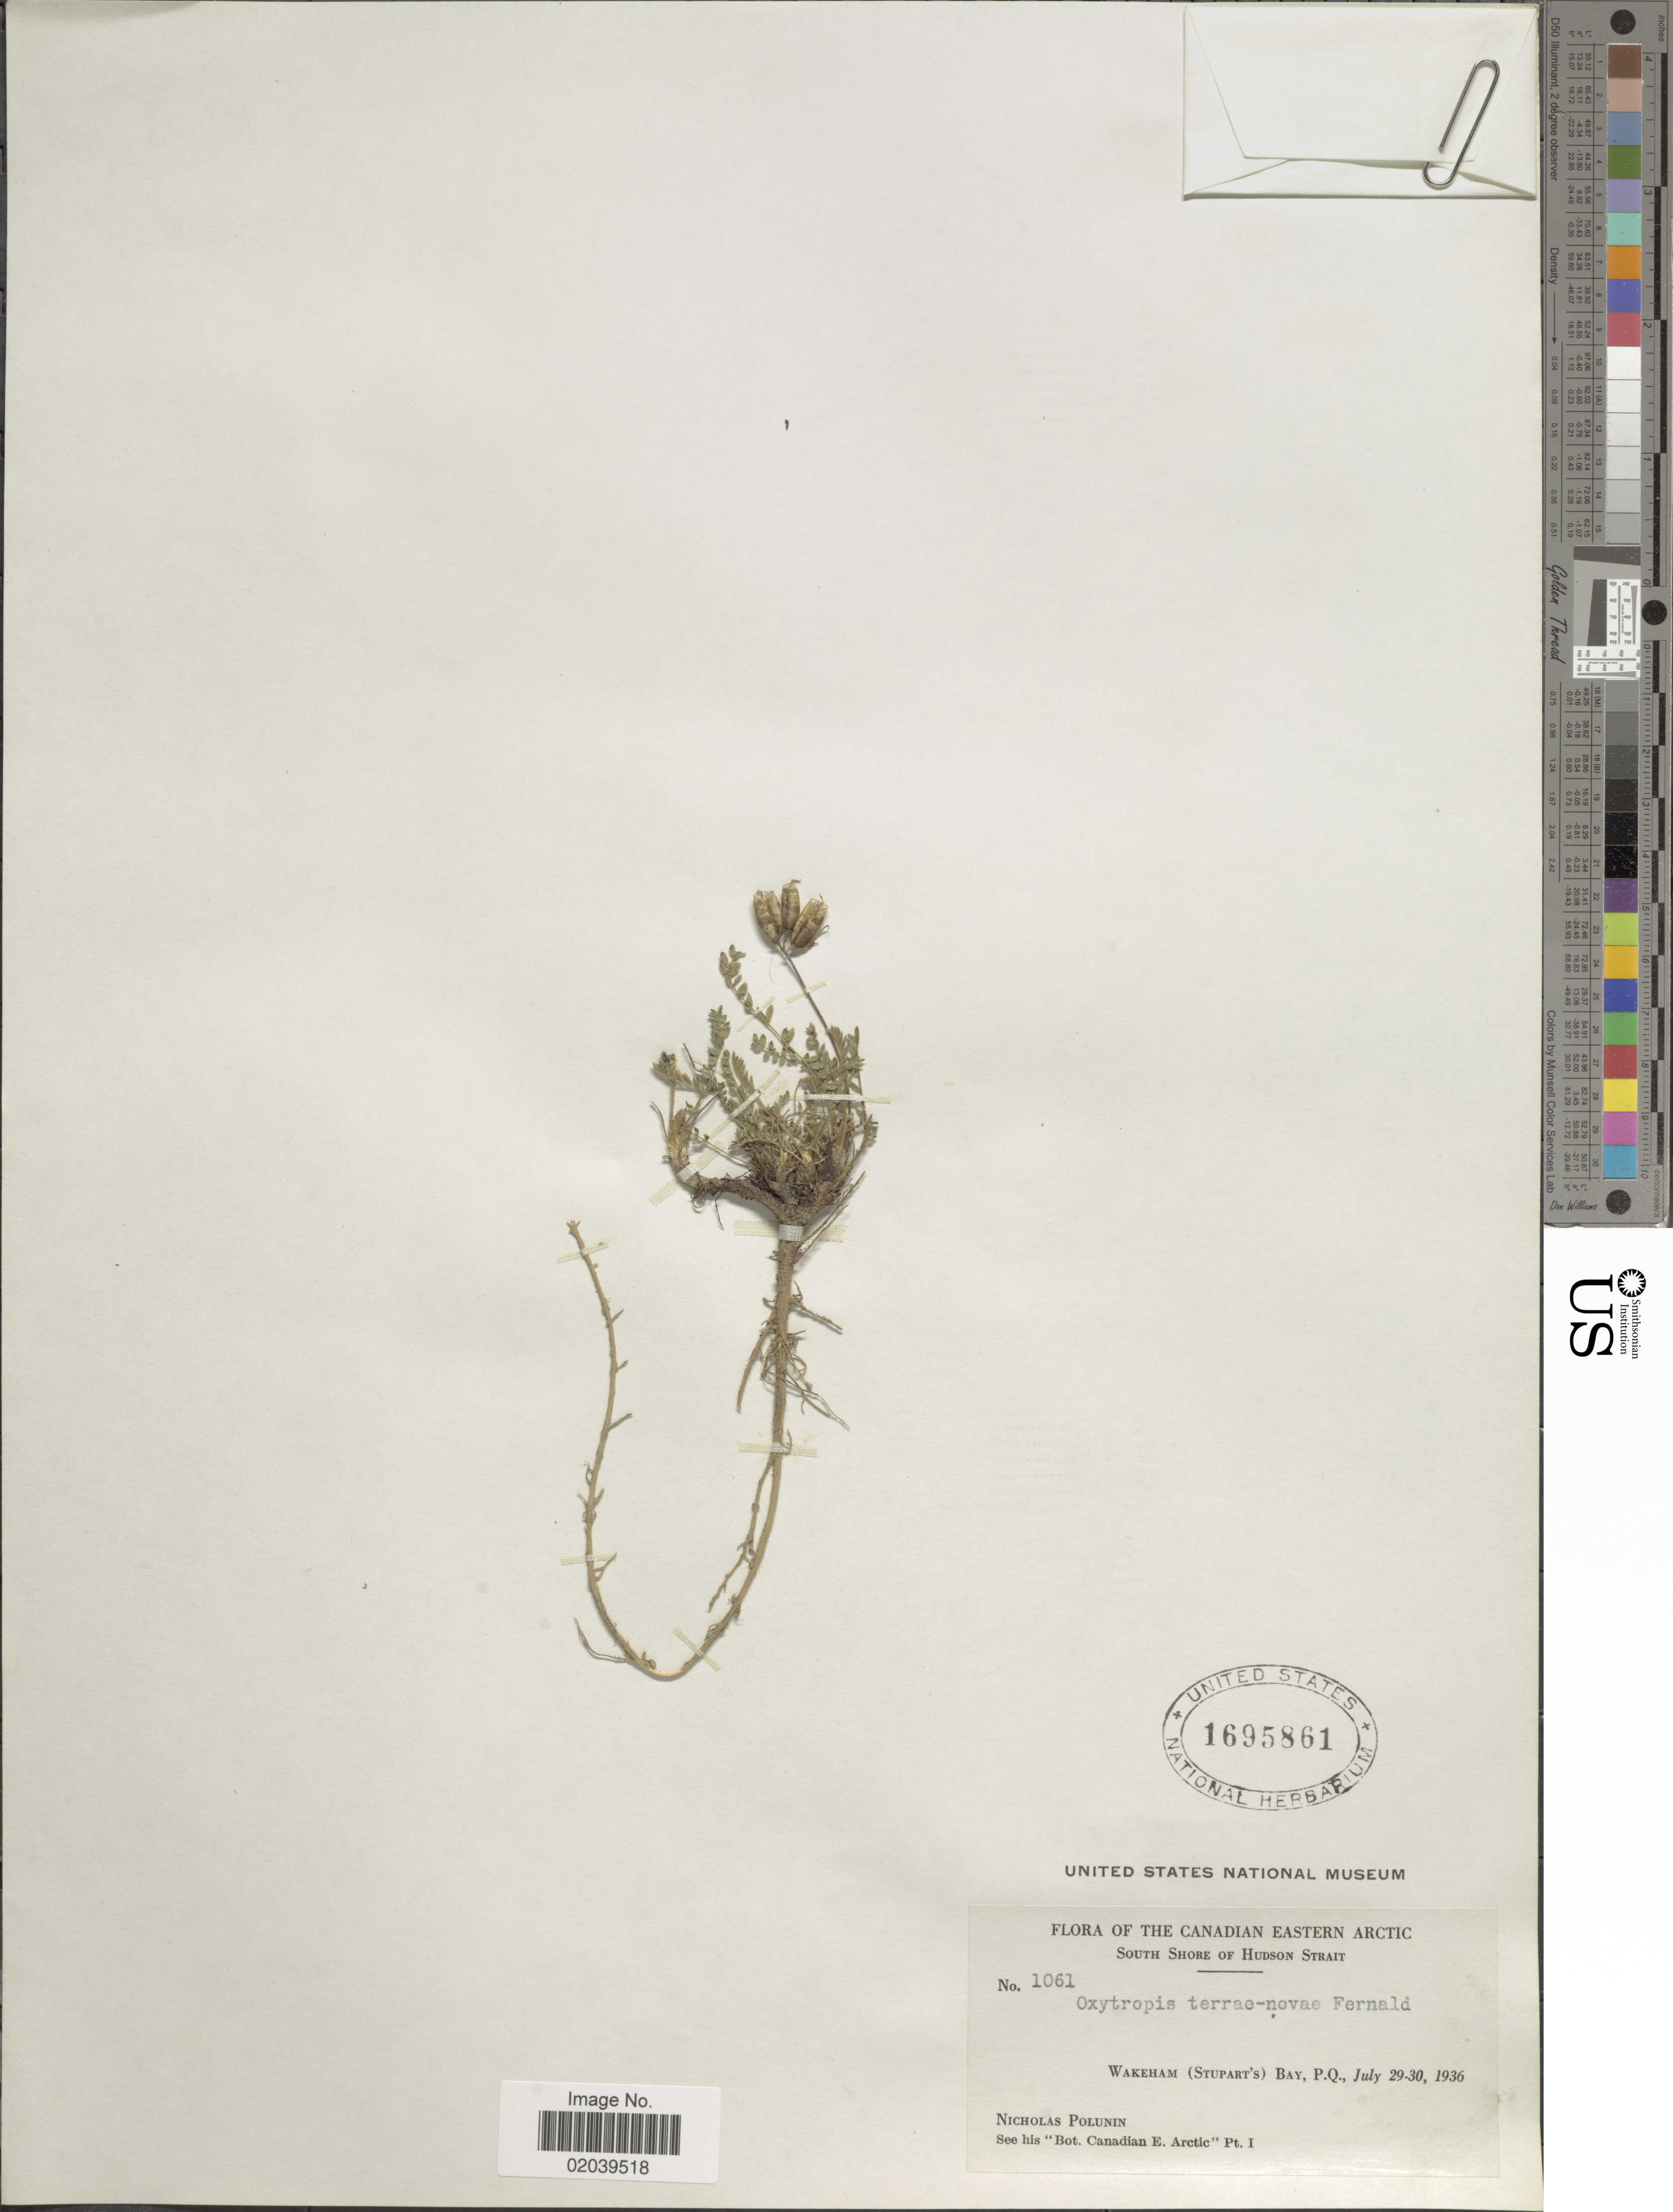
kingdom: Plantae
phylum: Tracheophyta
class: Magnoliopsida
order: Fabales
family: Fabaceae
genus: Oxytropis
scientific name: Oxytropis campestris var. terrae-novae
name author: (Fernald) Barneby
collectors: N. V. Polunin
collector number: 1061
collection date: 1936-07-29/1936-07-30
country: Canada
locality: The Canadian Eastern Arctic, South Shore of Hudson Strait, Wakeham (Stupart's) Bay, P. Q.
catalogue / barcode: US 1695861